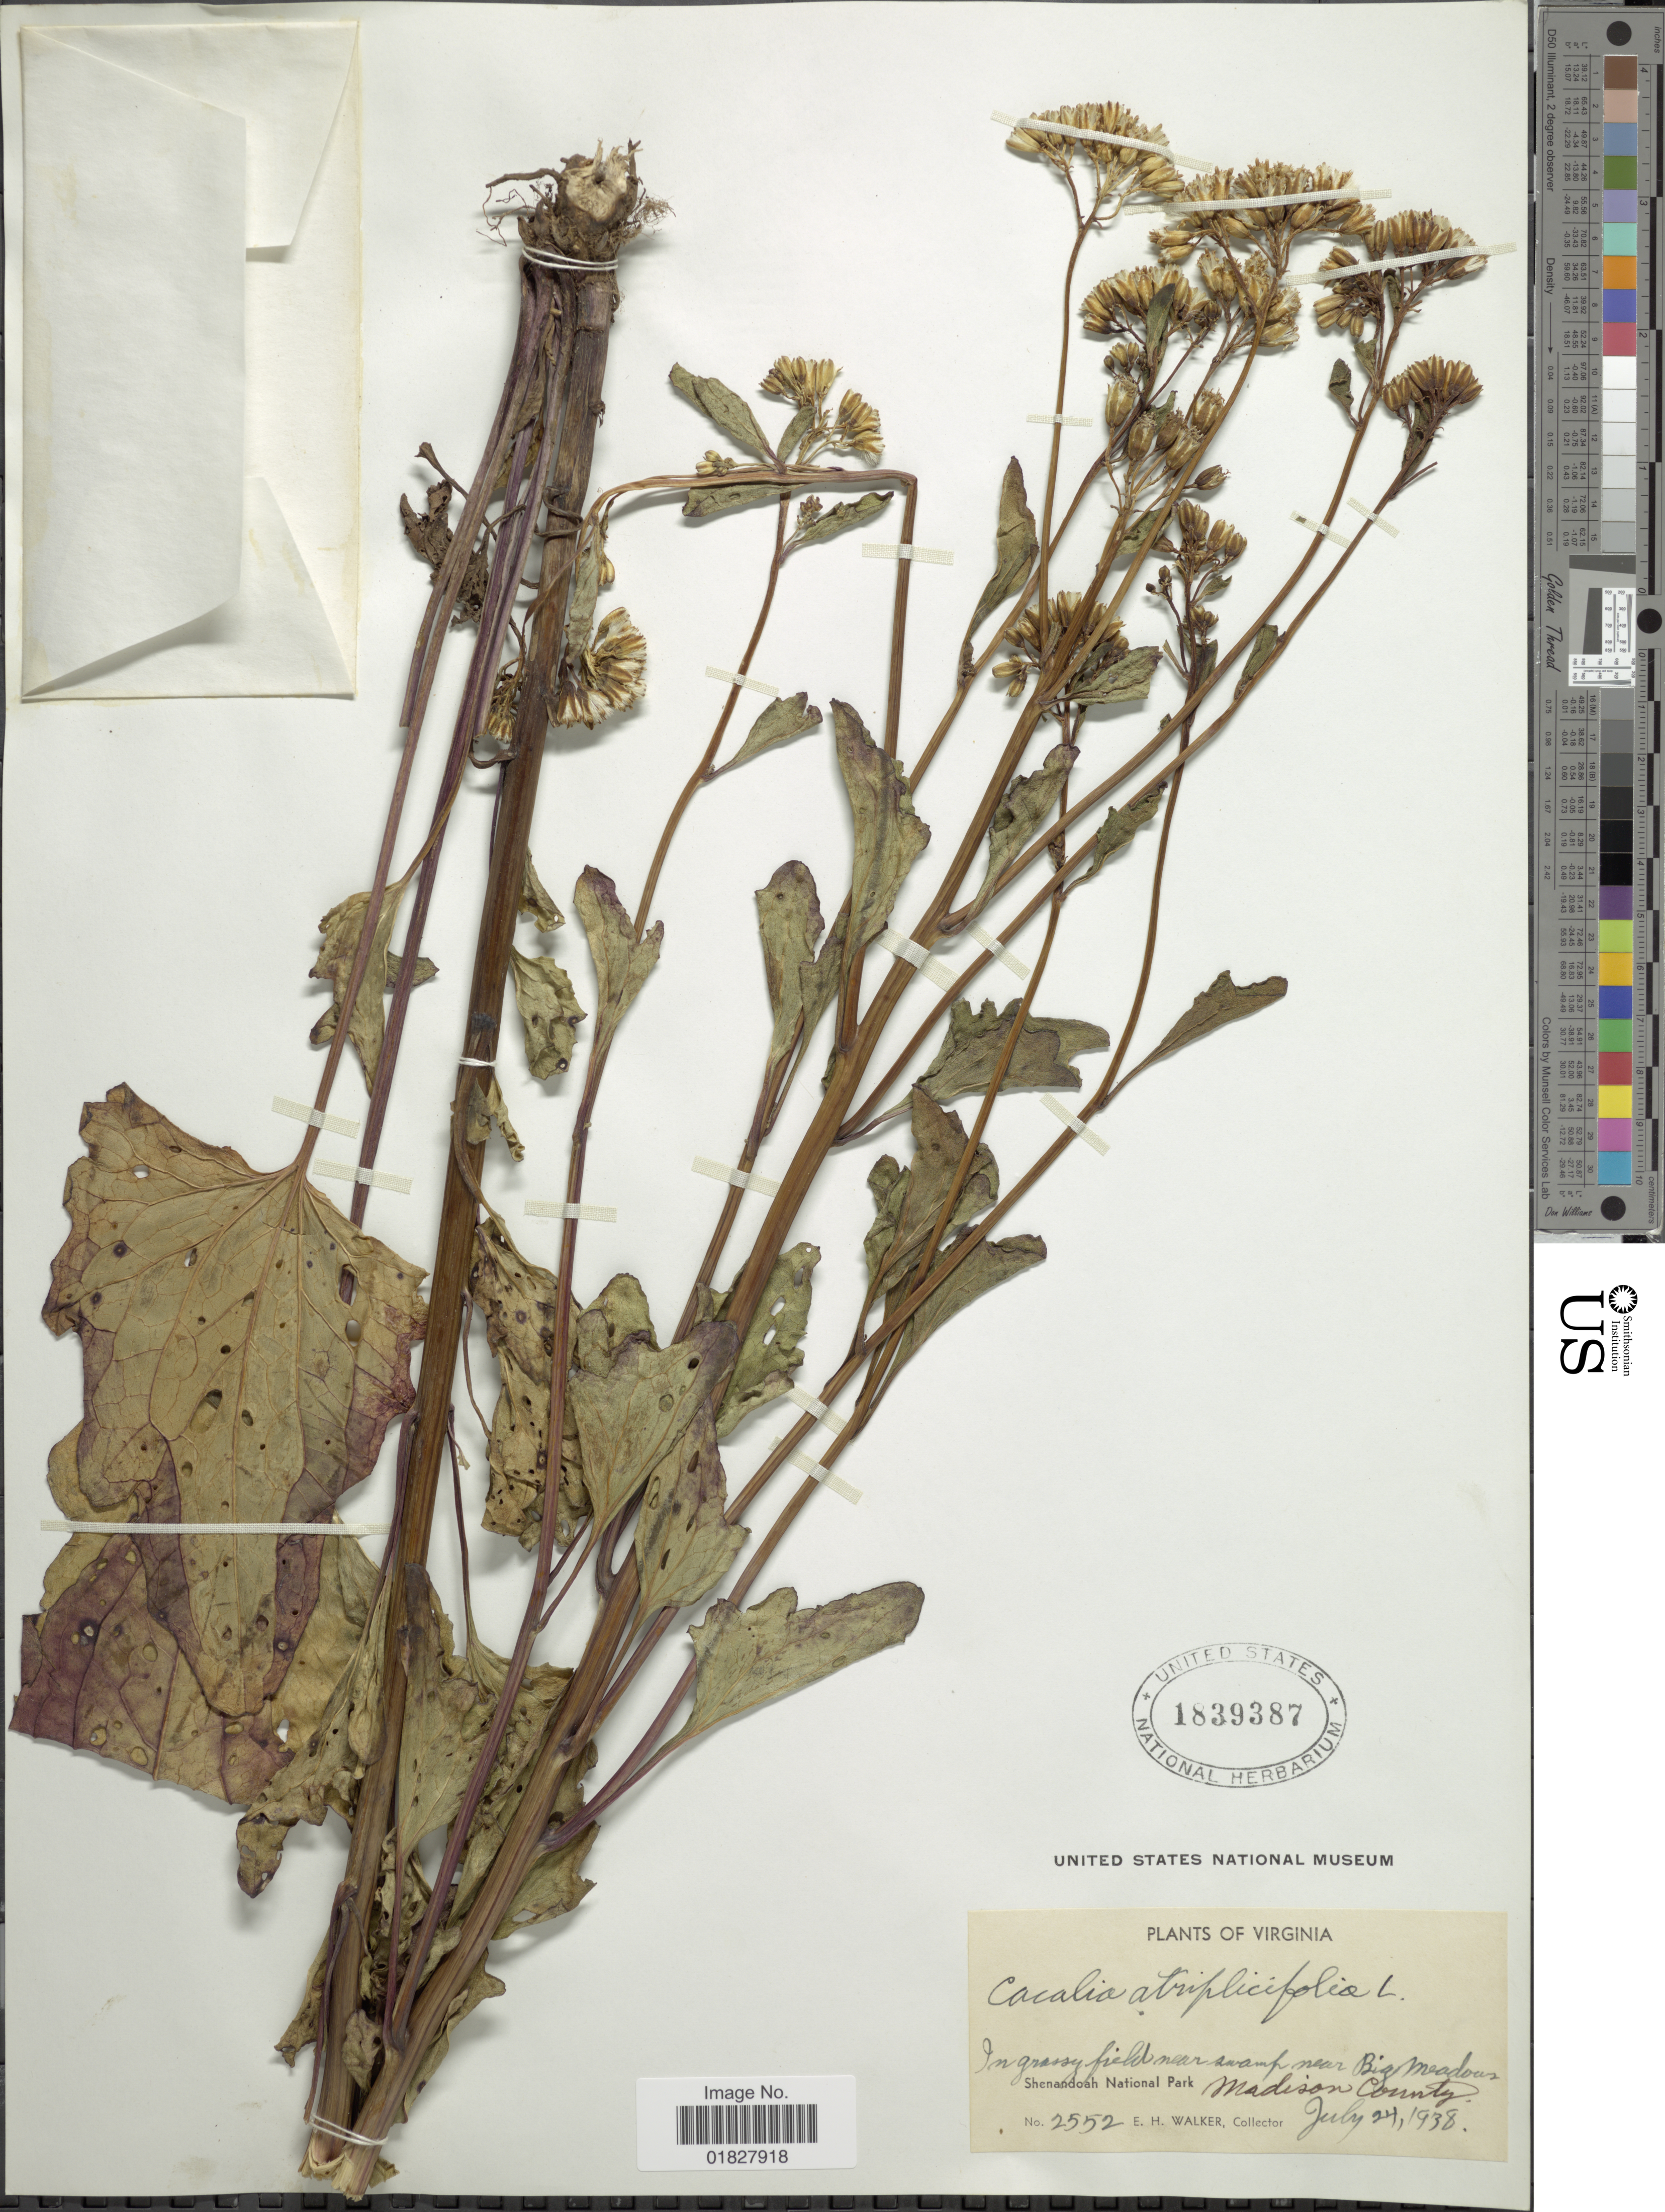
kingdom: Plantae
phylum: Tracheophyta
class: Magnoliopsida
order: Asterales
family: Asteraceae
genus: Arnoglossum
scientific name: Arnoglossum atriplicifolium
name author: (L.) H. Rob.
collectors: E. H. Walker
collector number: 2552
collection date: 1938-07-24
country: United States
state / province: Virginia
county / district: Madison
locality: Near Meadows, Shenandoah National Park, Madison County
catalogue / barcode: US 1839387